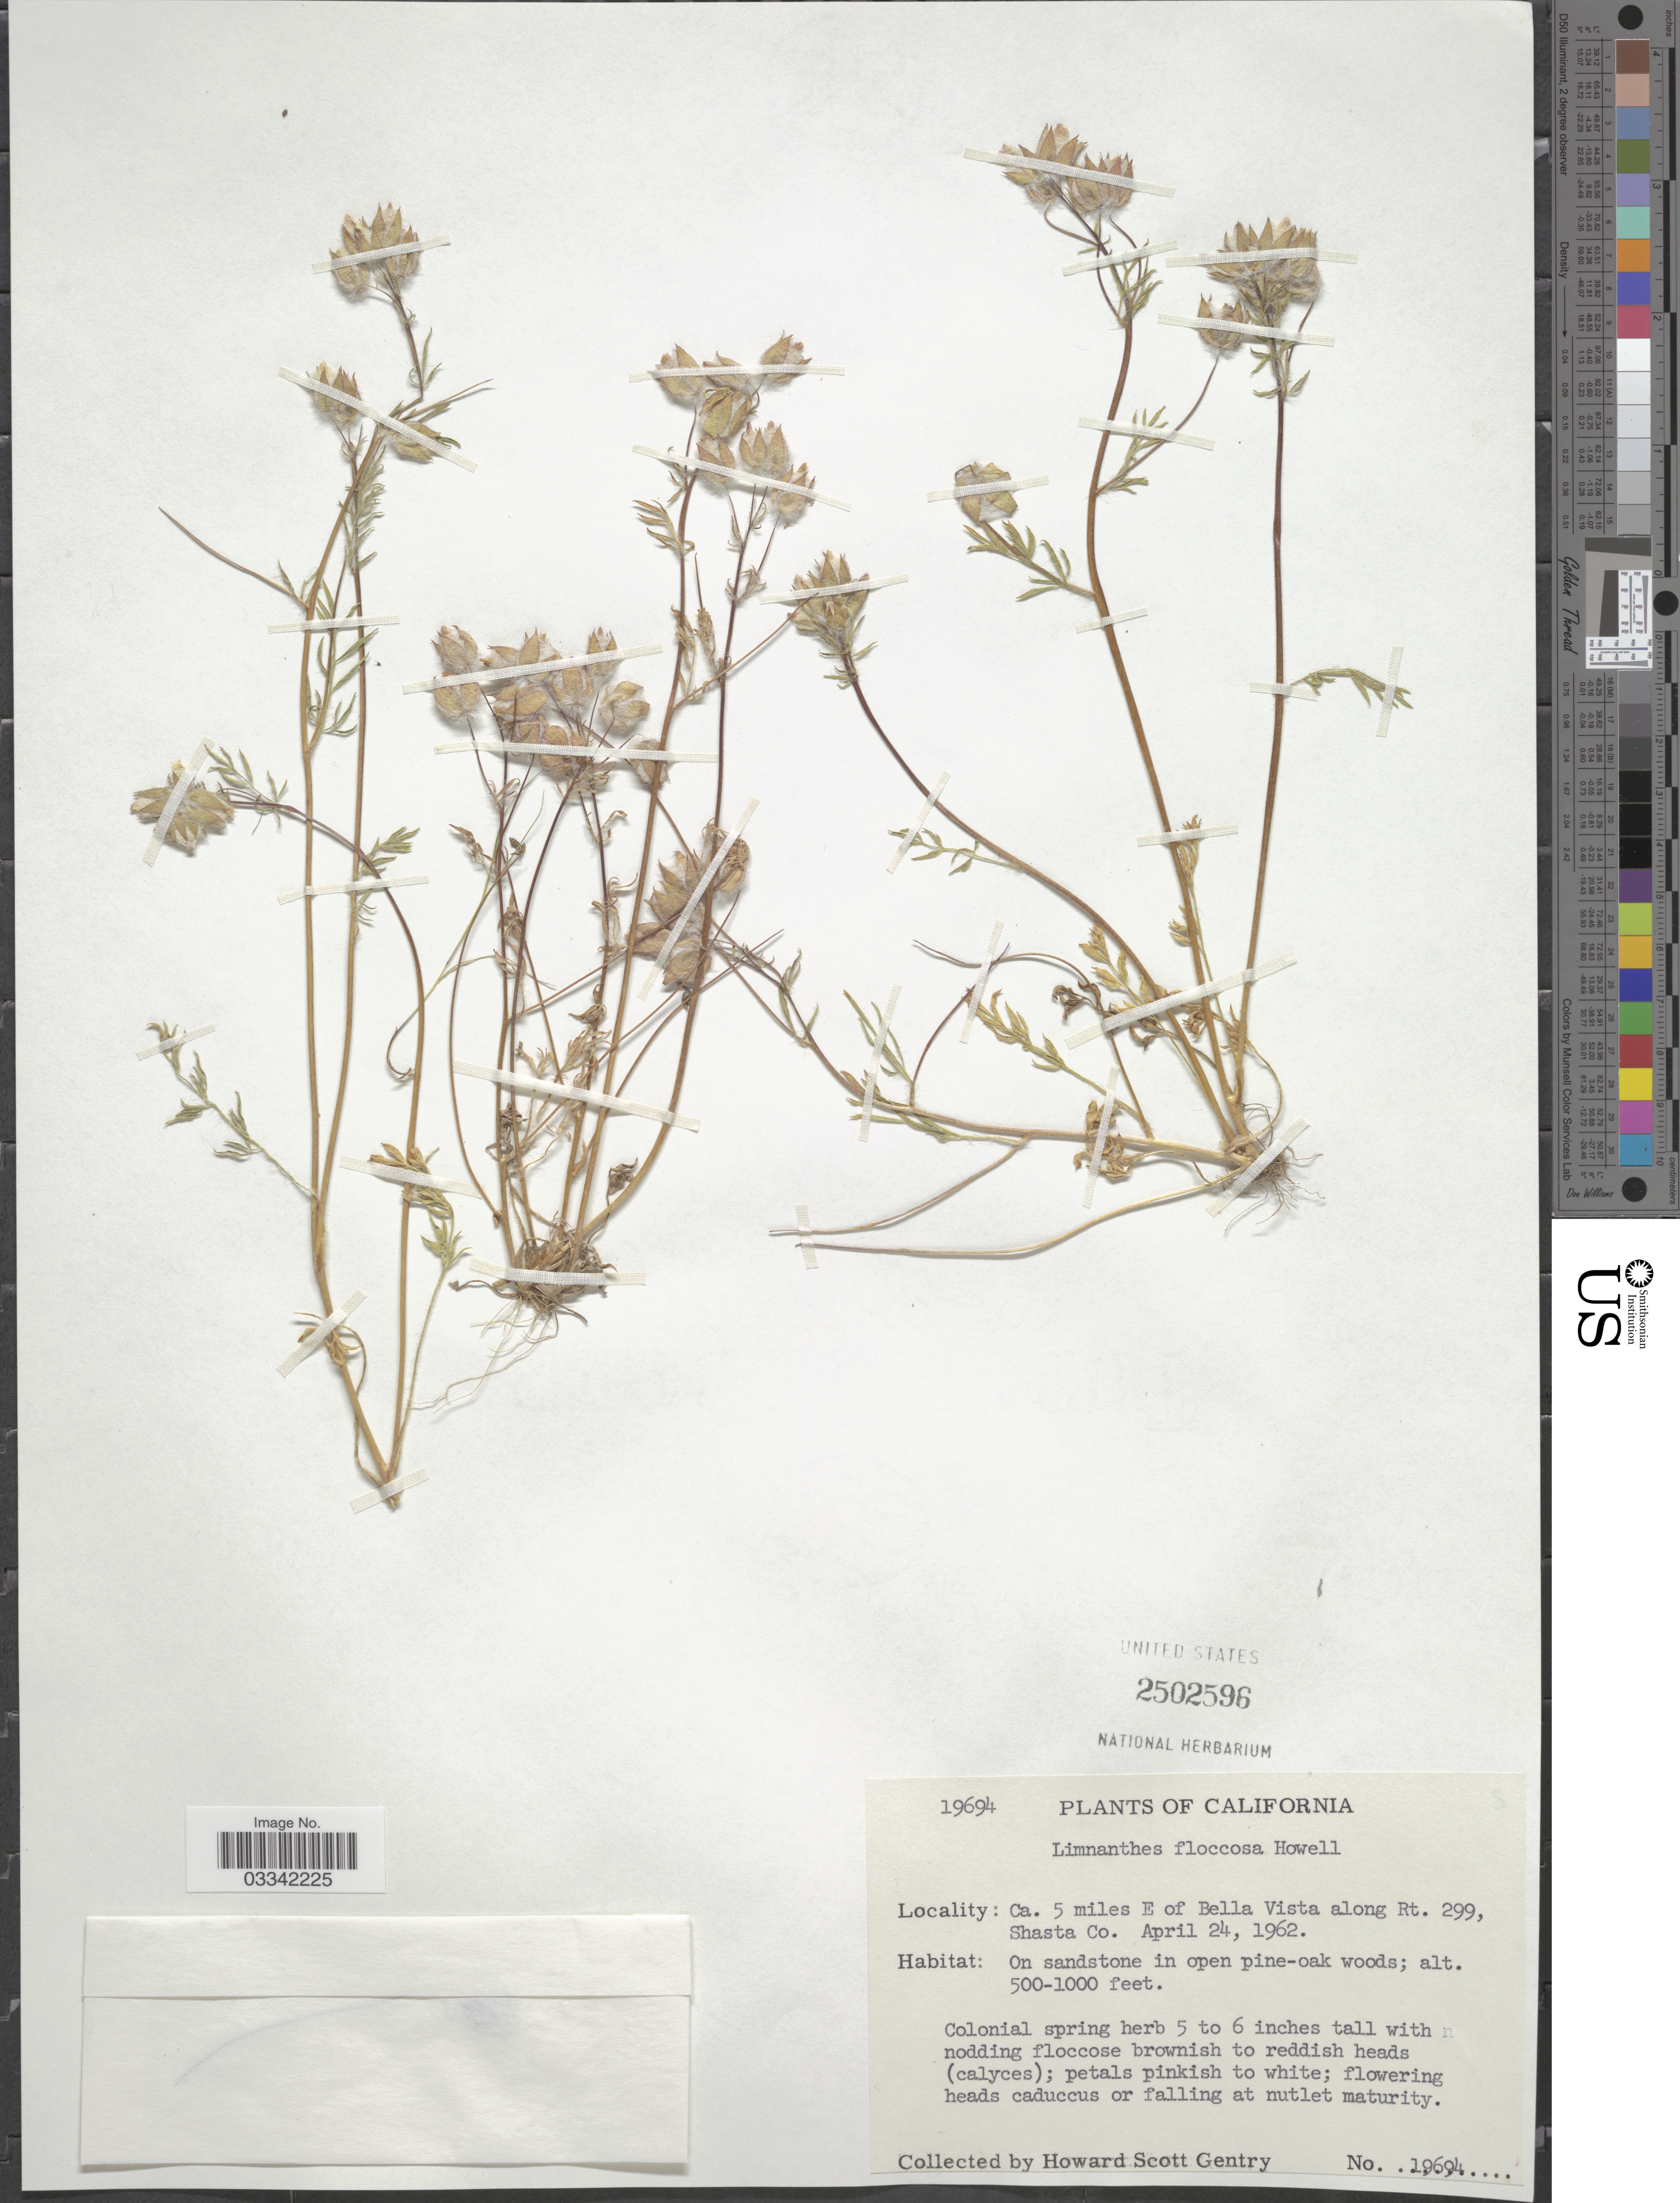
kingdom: Plantae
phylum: Tracheophyta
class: Magnoliopsida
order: Brassicales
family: Limnanthaceae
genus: Limnanthes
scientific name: Limnanthes floccosa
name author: Howell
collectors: H. S. Gentry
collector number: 19694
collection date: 1962-04-24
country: United States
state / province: California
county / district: Shasta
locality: Ca. 5 miles E of Bella Vista along Rt. 299, Shasta Co.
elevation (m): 152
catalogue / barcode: US 2502596